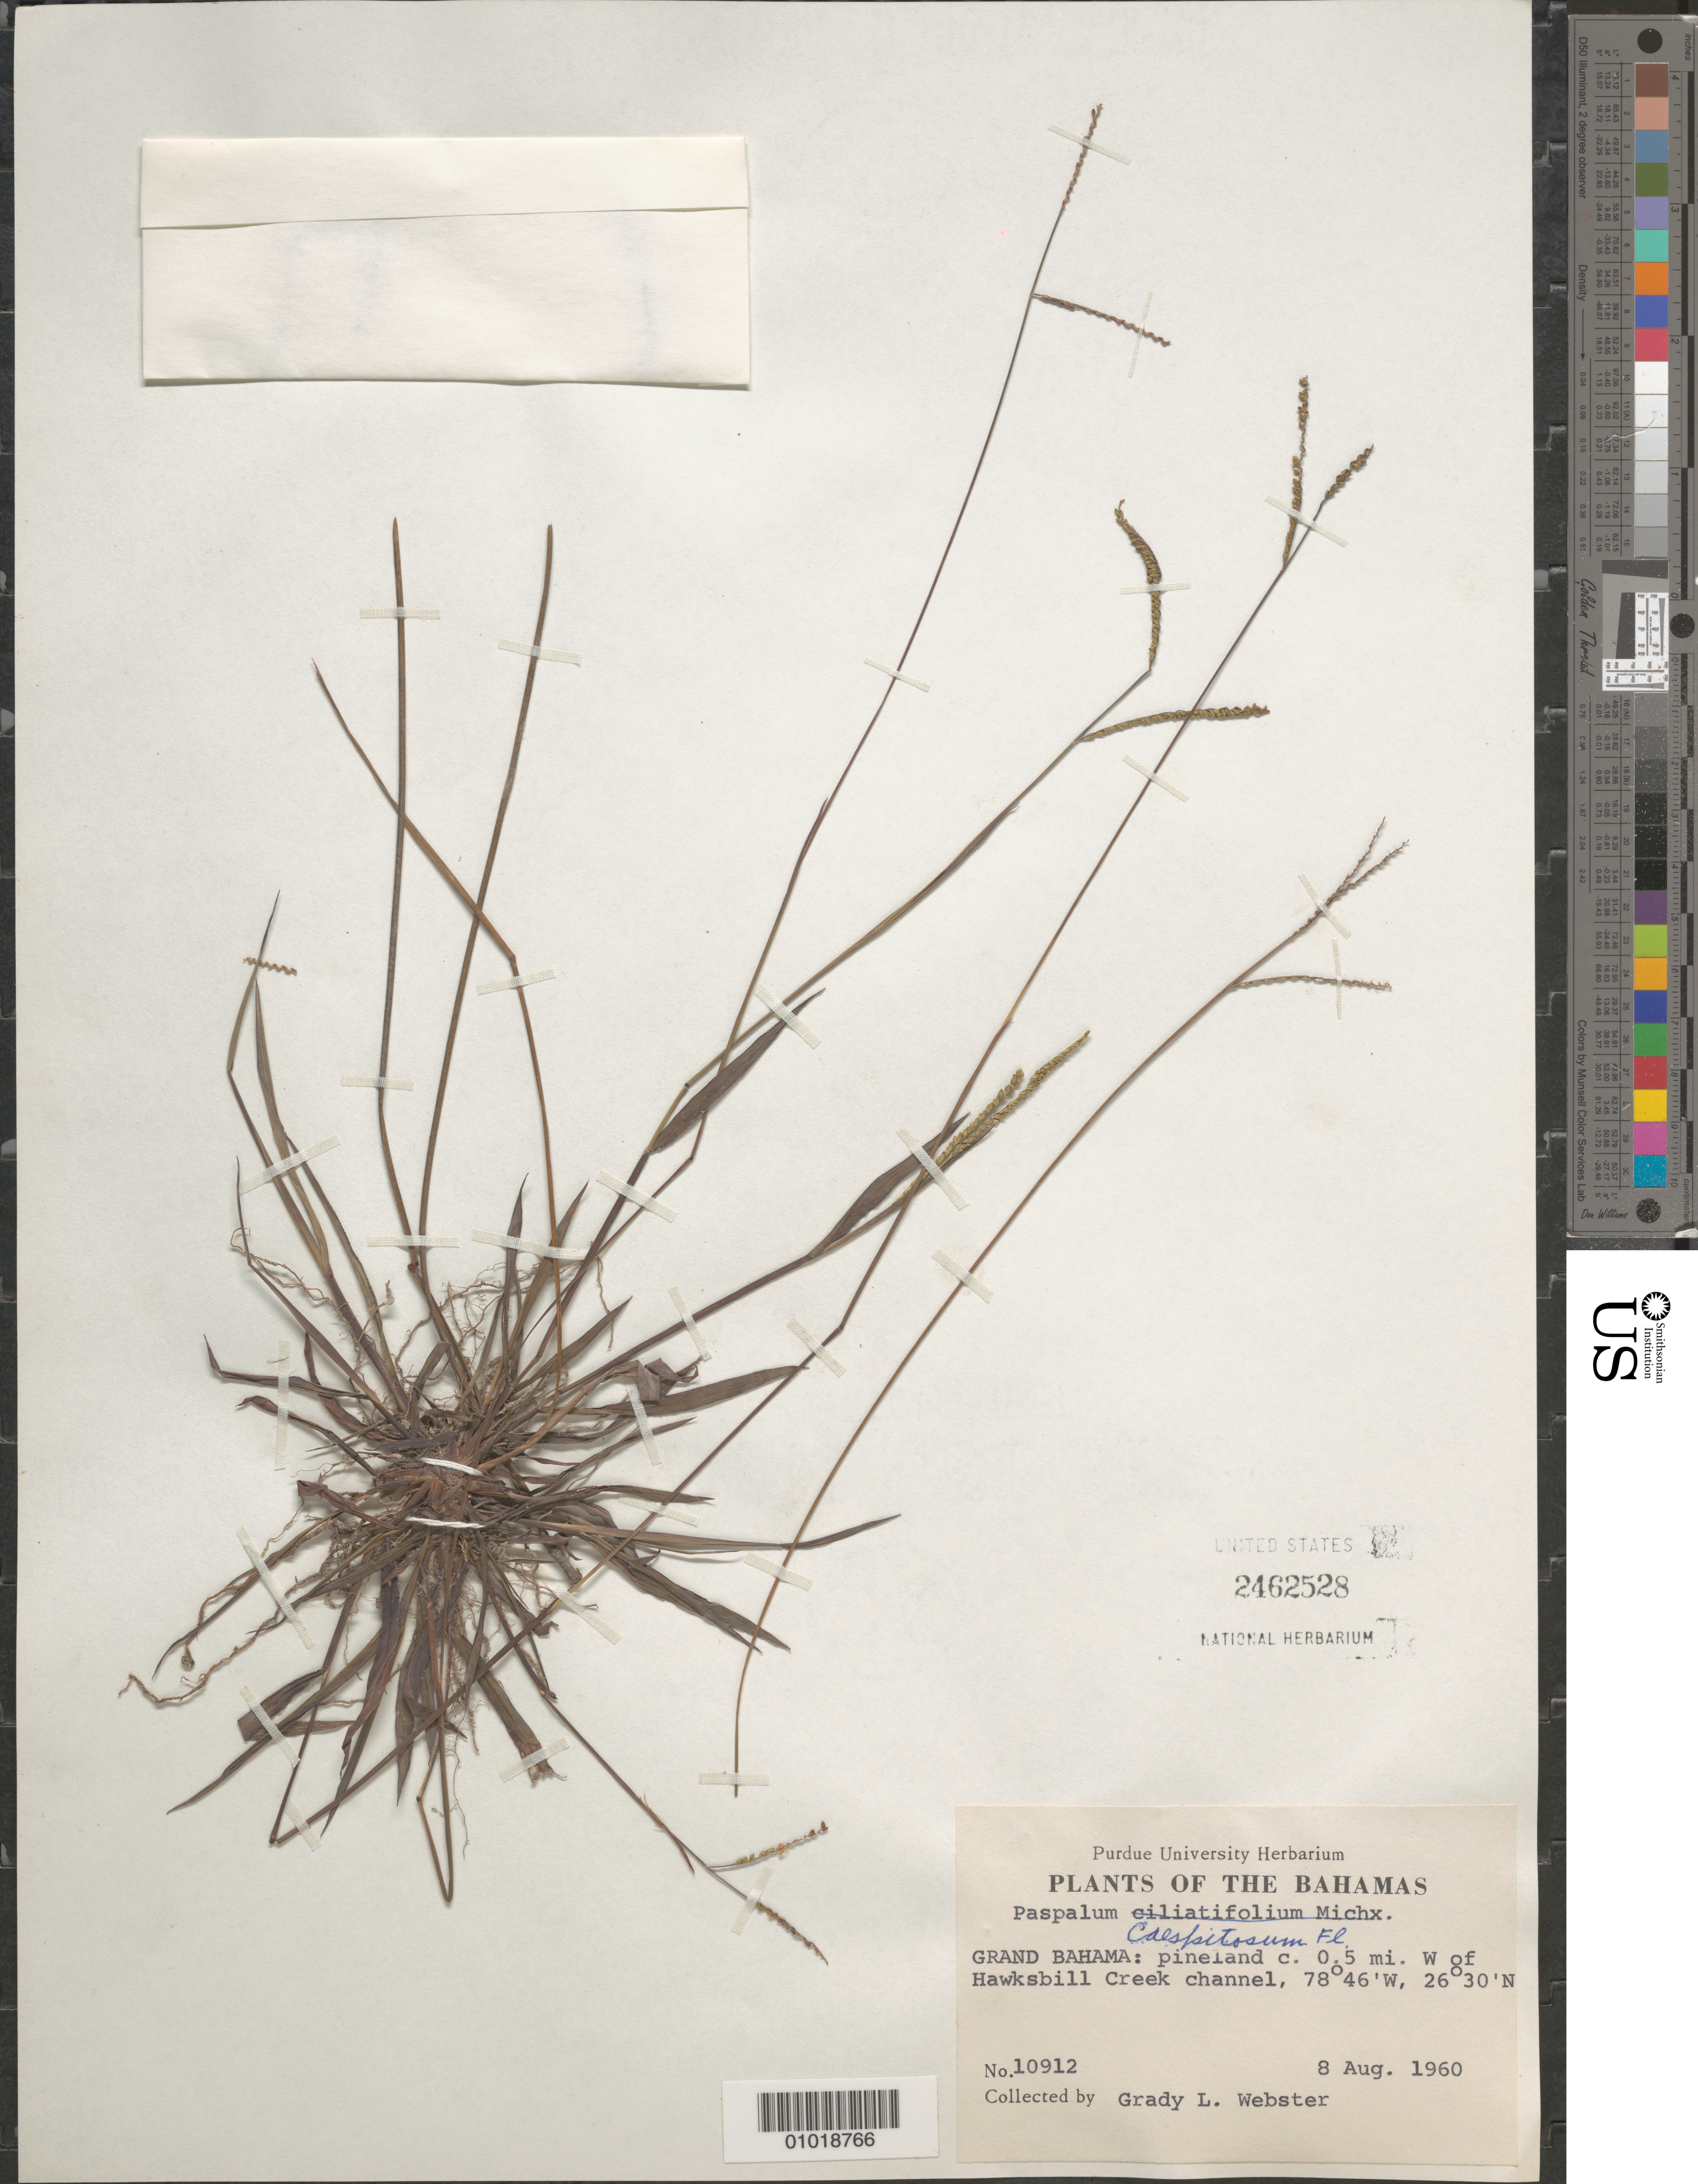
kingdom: Plantae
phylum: Tracheophyta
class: Liliopsida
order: Poales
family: Poaceae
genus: Paspalum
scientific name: Paspalum caespitosum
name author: Flüggé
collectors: G. L. Webster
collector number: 10912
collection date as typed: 08 Aug 1960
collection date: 1960-08-08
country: Bahamas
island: Grand Bahama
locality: pineland 0.5 m W of Hawksbill Creek channel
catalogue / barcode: US 2462428